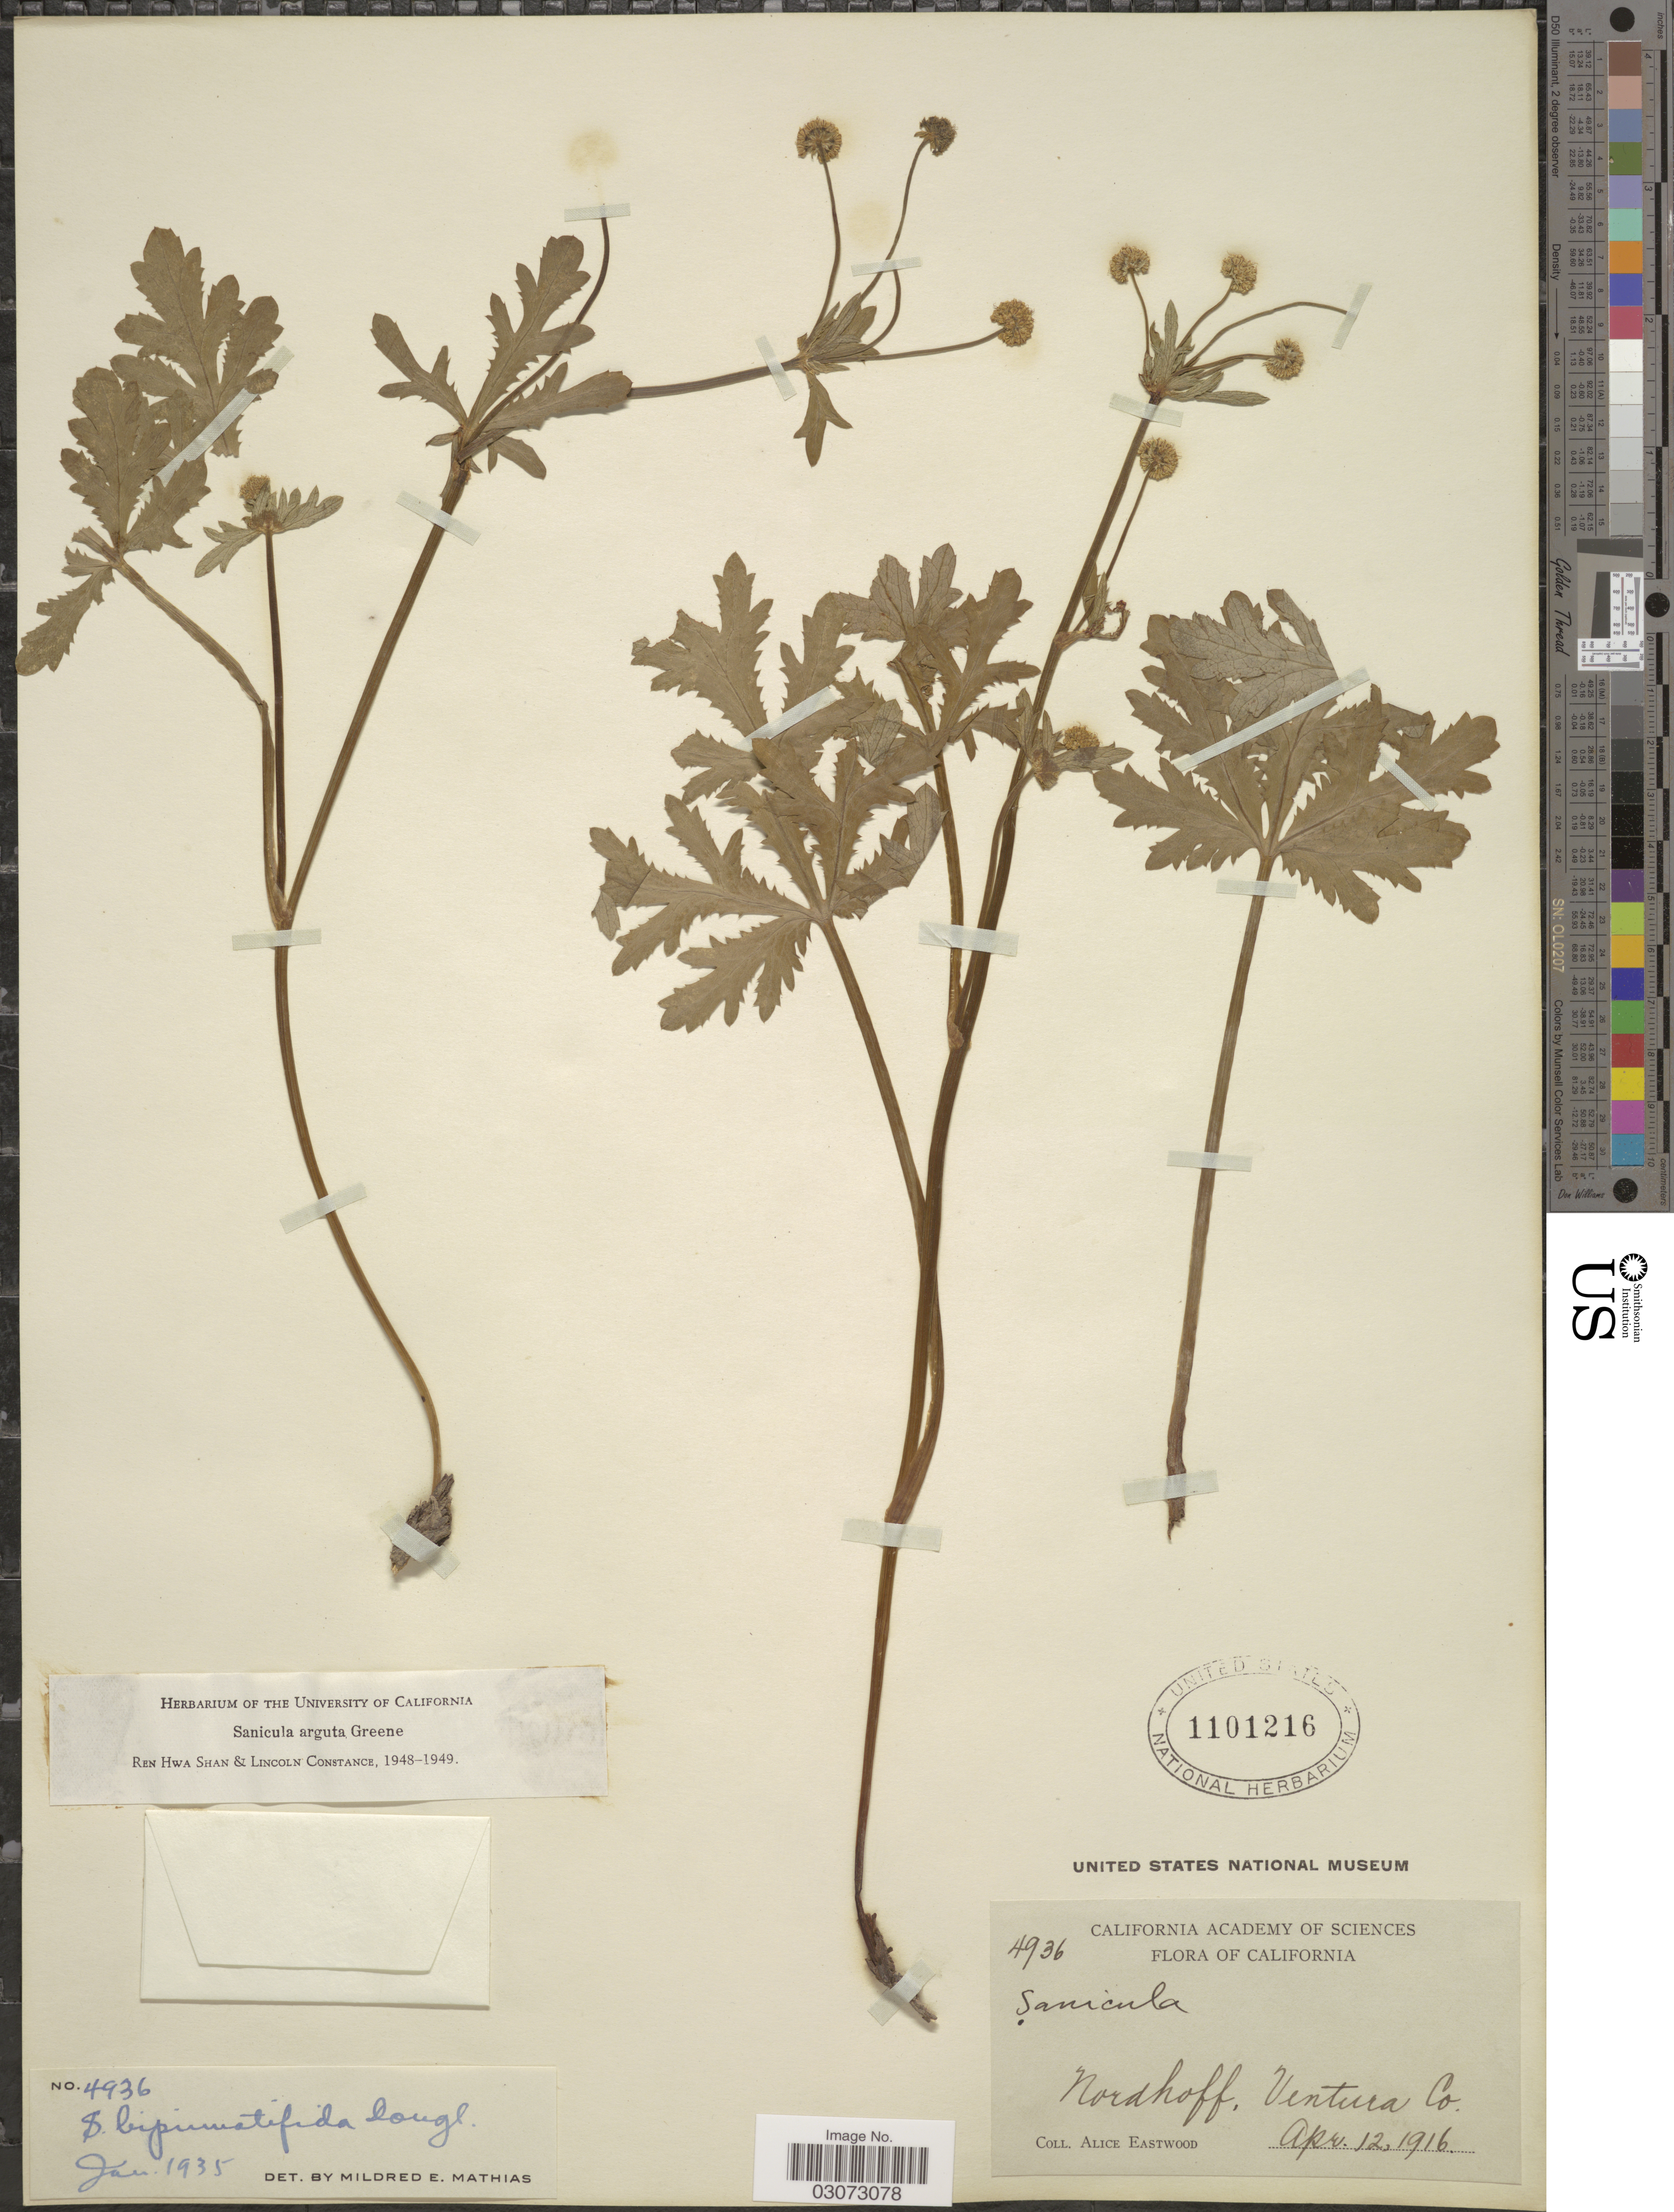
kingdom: Plantae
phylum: Tracheophyta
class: Magnoliopsida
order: Apiales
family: Apiaceae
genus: Sanicula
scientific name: Sanicula arguta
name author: Greene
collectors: A. Eastwood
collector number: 4936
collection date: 1916-04-12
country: United States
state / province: California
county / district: Ventura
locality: Nordhoff, Ventura Co.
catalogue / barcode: US 1101216